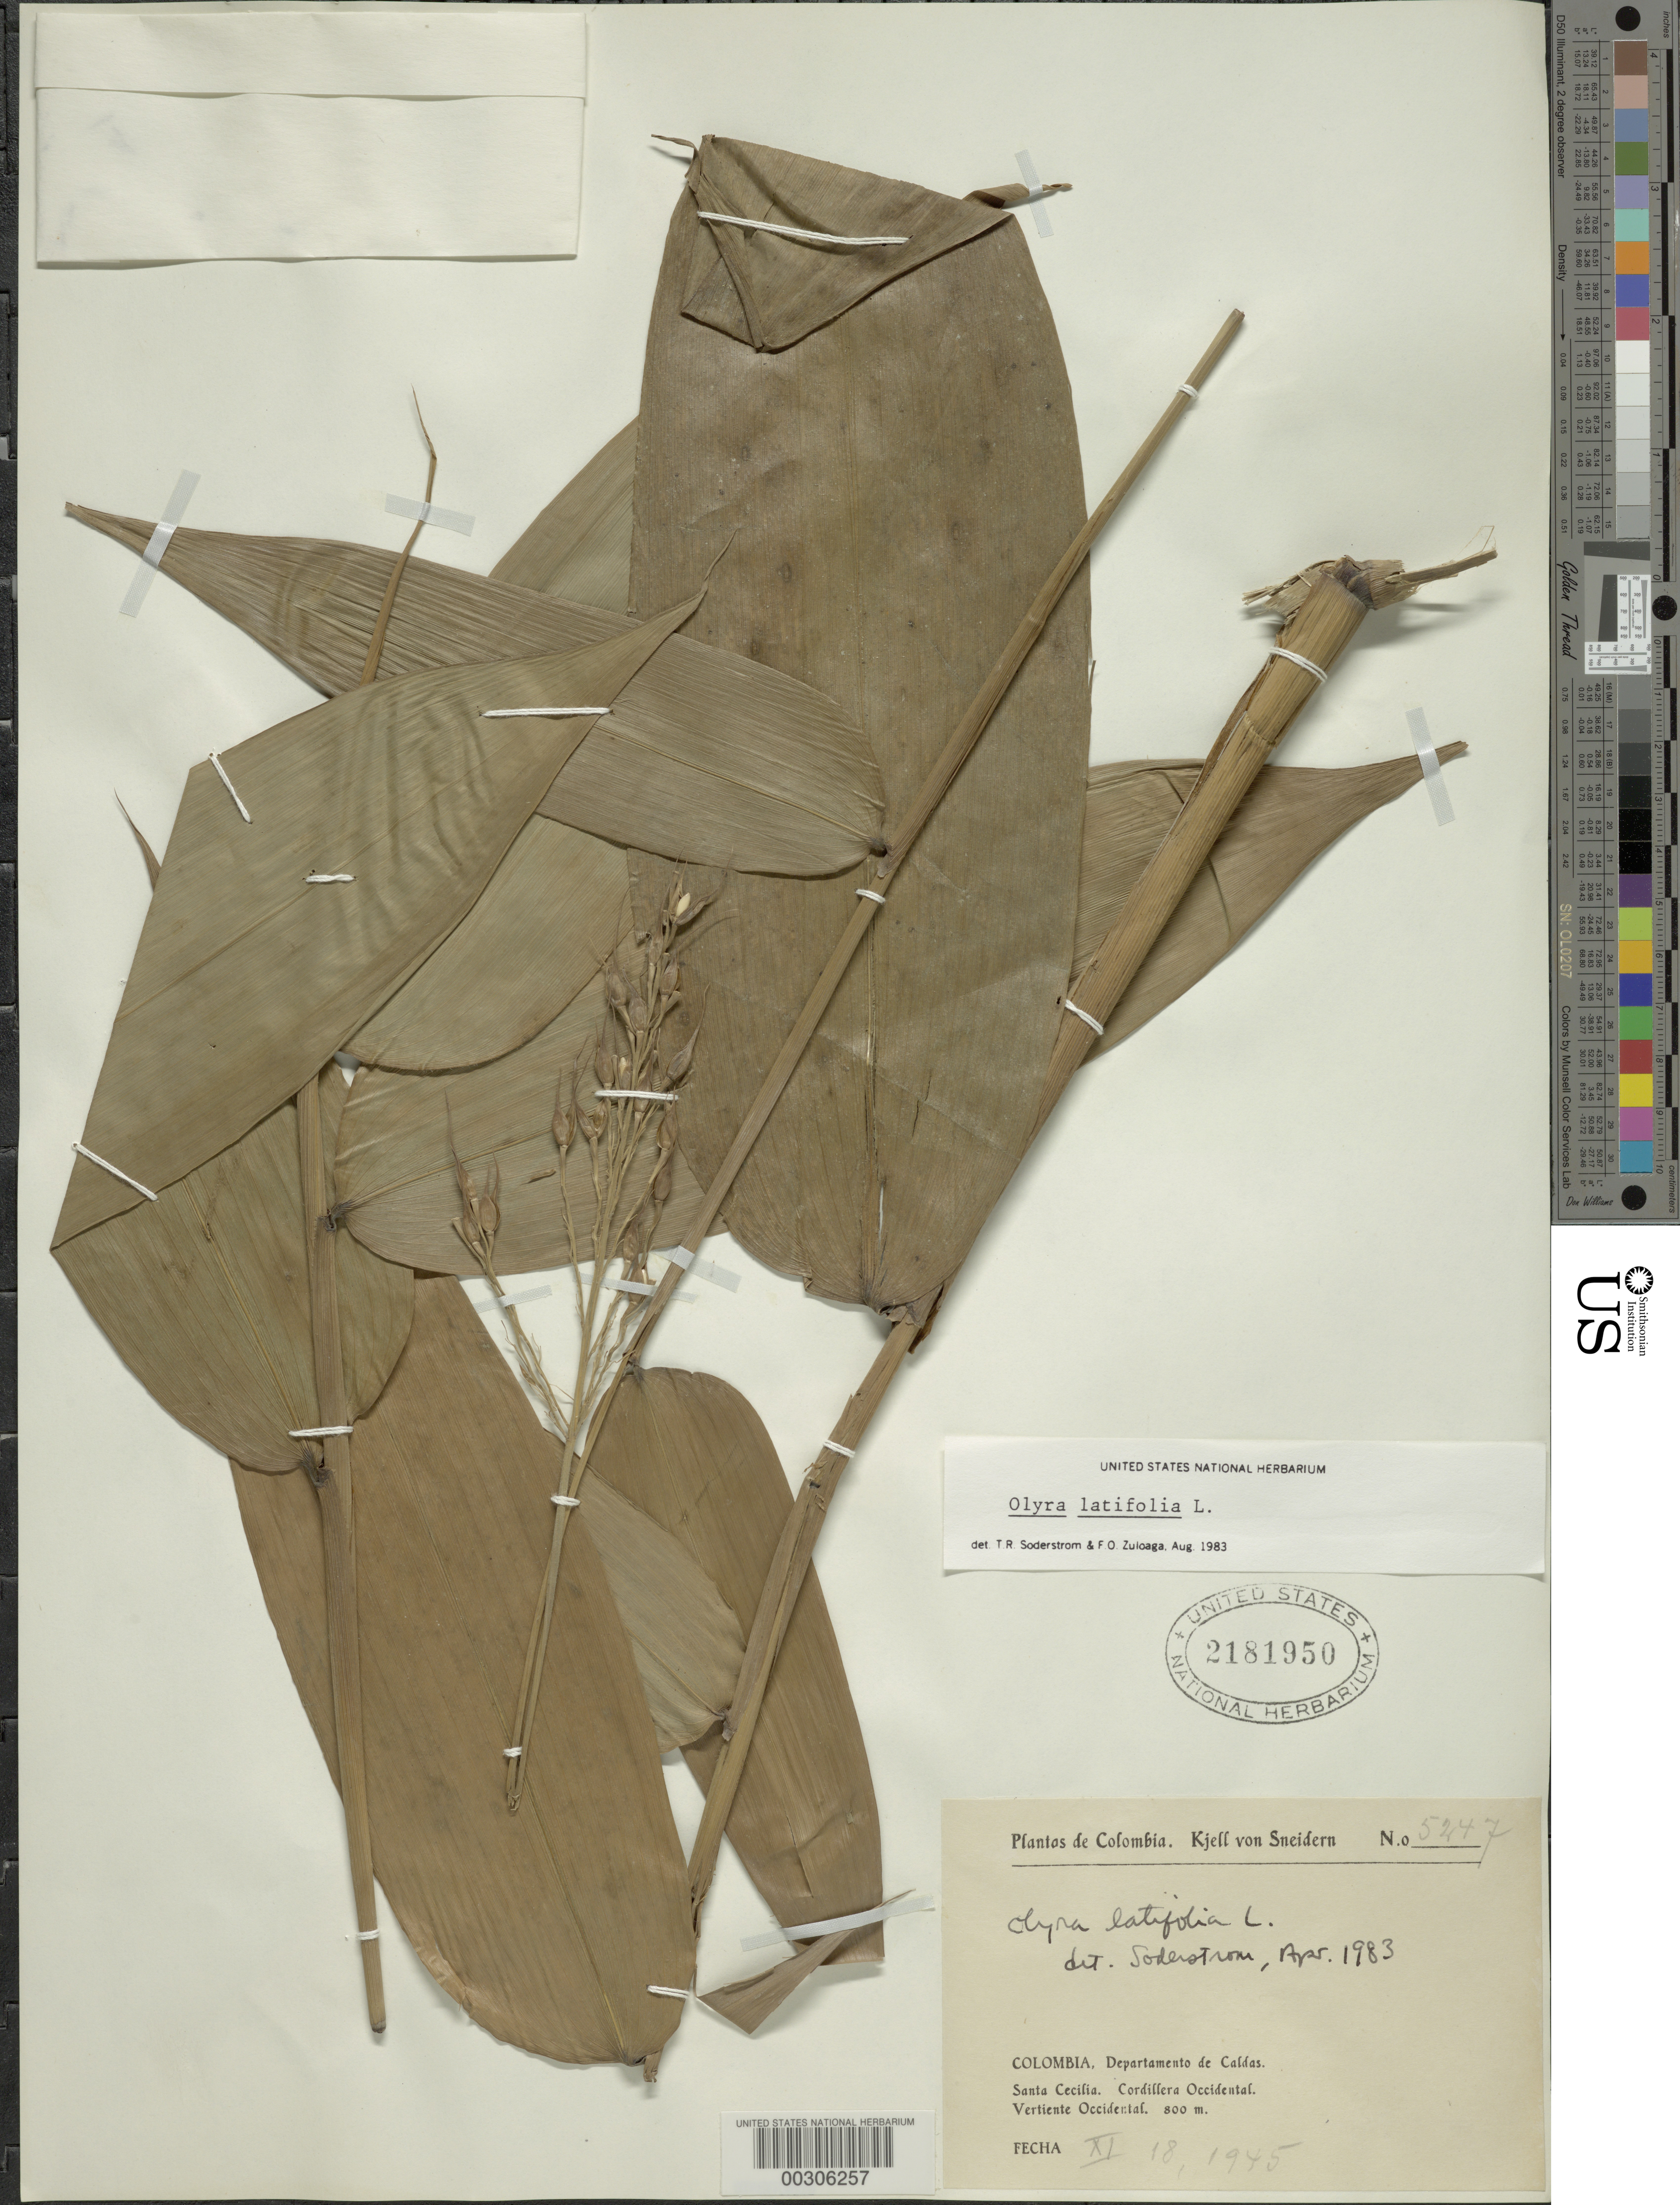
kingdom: Plantae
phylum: Tracheophyta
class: Liliopsida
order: Poales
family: Poaceae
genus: Olyra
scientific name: Olyra latifolia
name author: L.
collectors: K. von Sneidern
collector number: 5247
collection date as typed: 18 Nov 1945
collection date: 1945-11-18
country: Colombia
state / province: Caldas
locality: Santa Cecilia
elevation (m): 800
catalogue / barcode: US 2181950